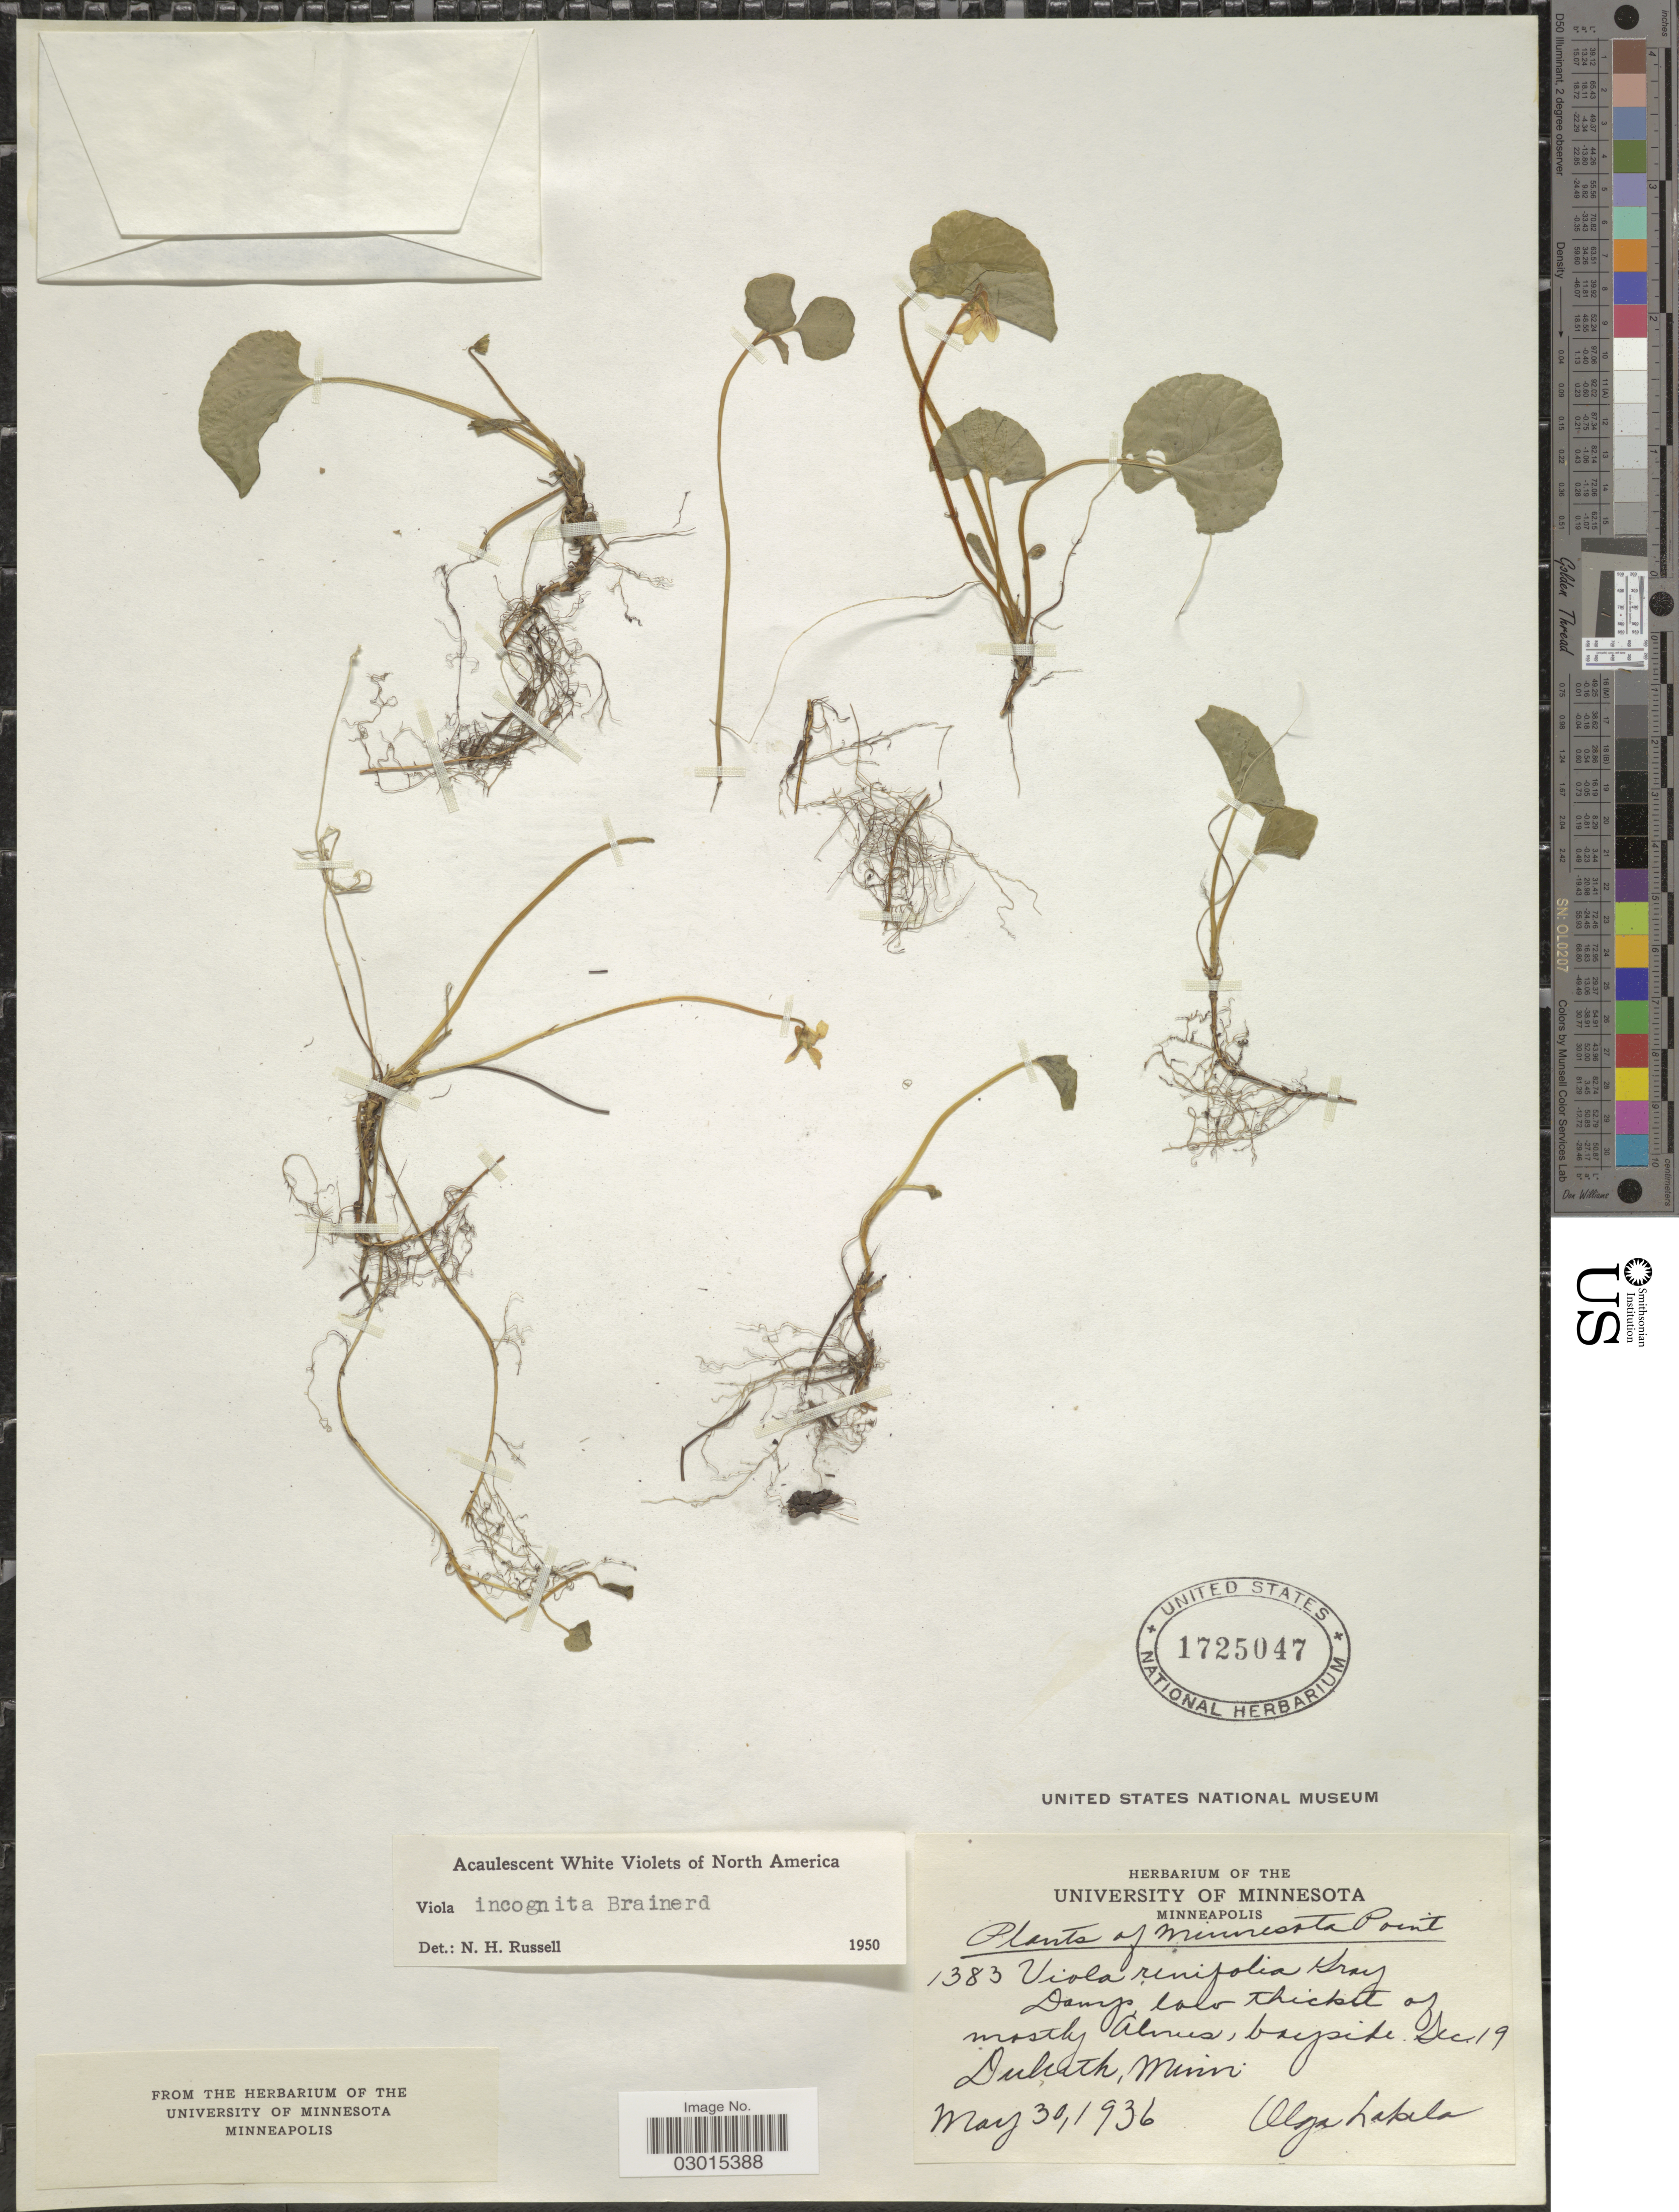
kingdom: Plantae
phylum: Tracheophyta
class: Magnoliopsida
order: Malpighiales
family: Violaceae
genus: Viola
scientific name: Viola incognita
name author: Brainerd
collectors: O. K. Lakela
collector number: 1383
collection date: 1936-05-30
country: United States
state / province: Minnesota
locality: Duluth, Minn.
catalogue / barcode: US 1725047